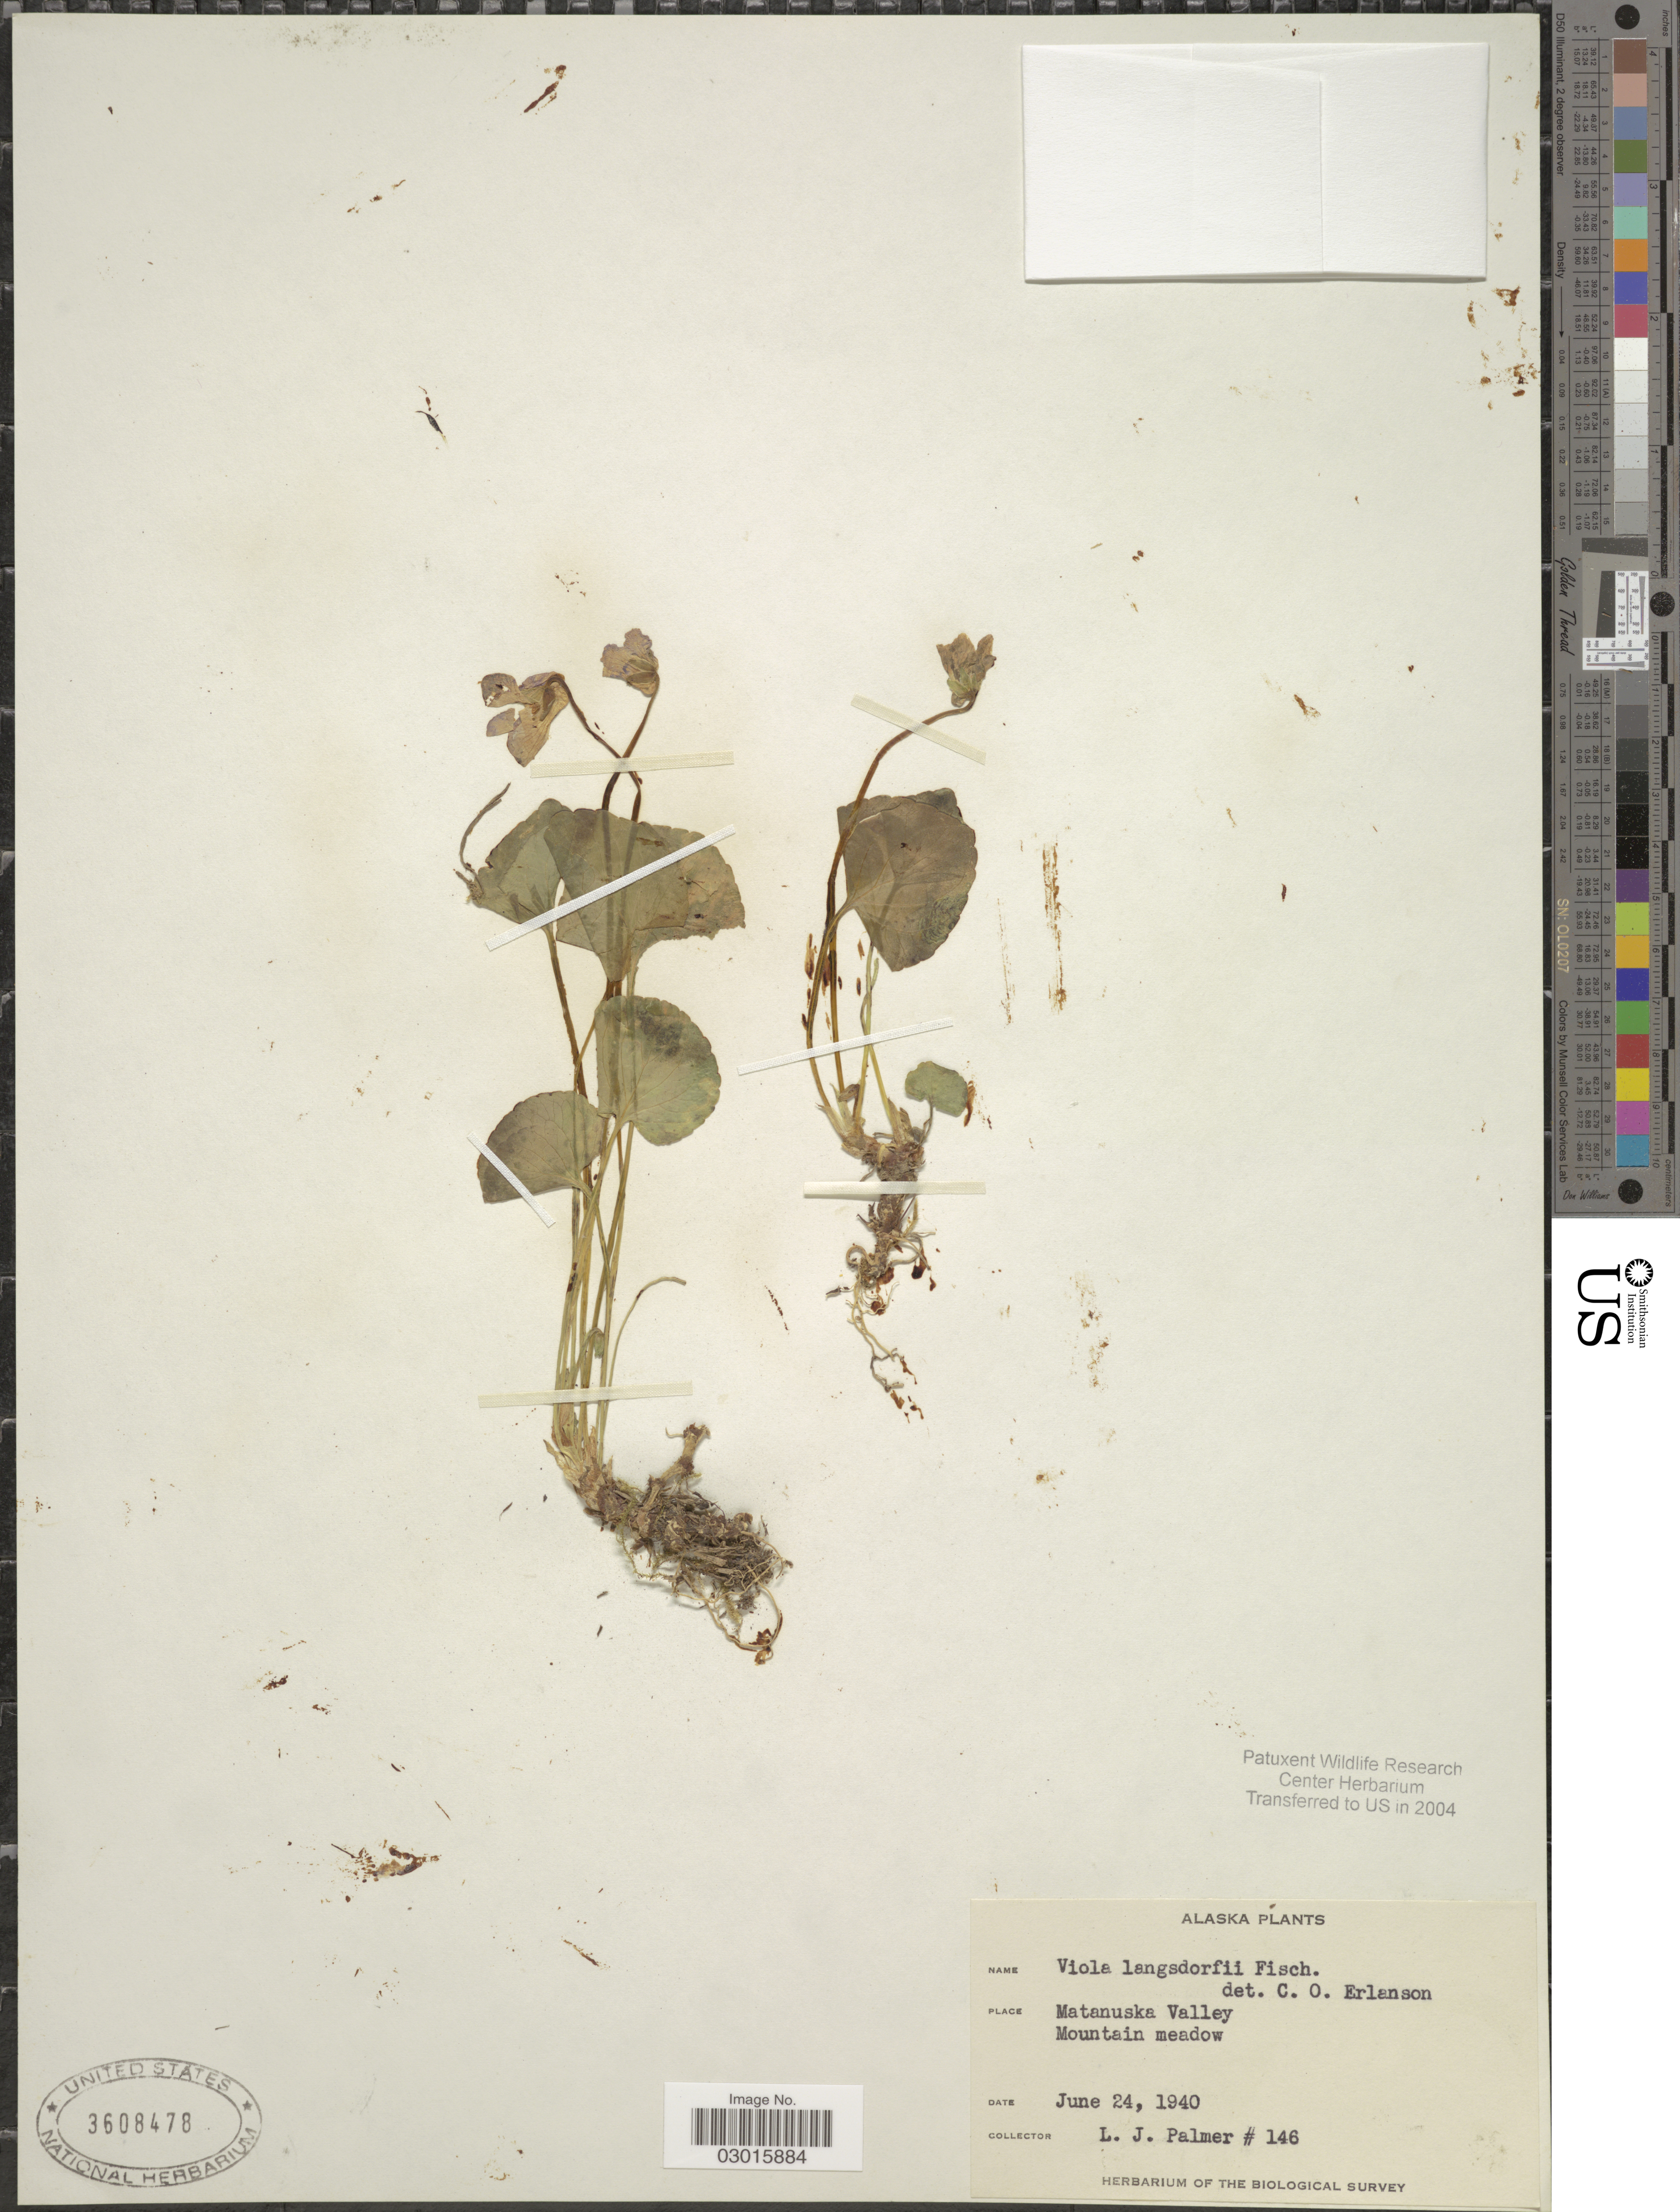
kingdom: Plantae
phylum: Tracheophyta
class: Magnoliopsida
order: Malpighiales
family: Violaceae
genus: Viola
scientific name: Viola langsdorffii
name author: Fisch. ex Ging.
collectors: L. J. Palmer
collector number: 146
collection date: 1940-06-24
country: United States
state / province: Alaska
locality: Matanuska Valley, Mountain meadow.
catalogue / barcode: US 3608478